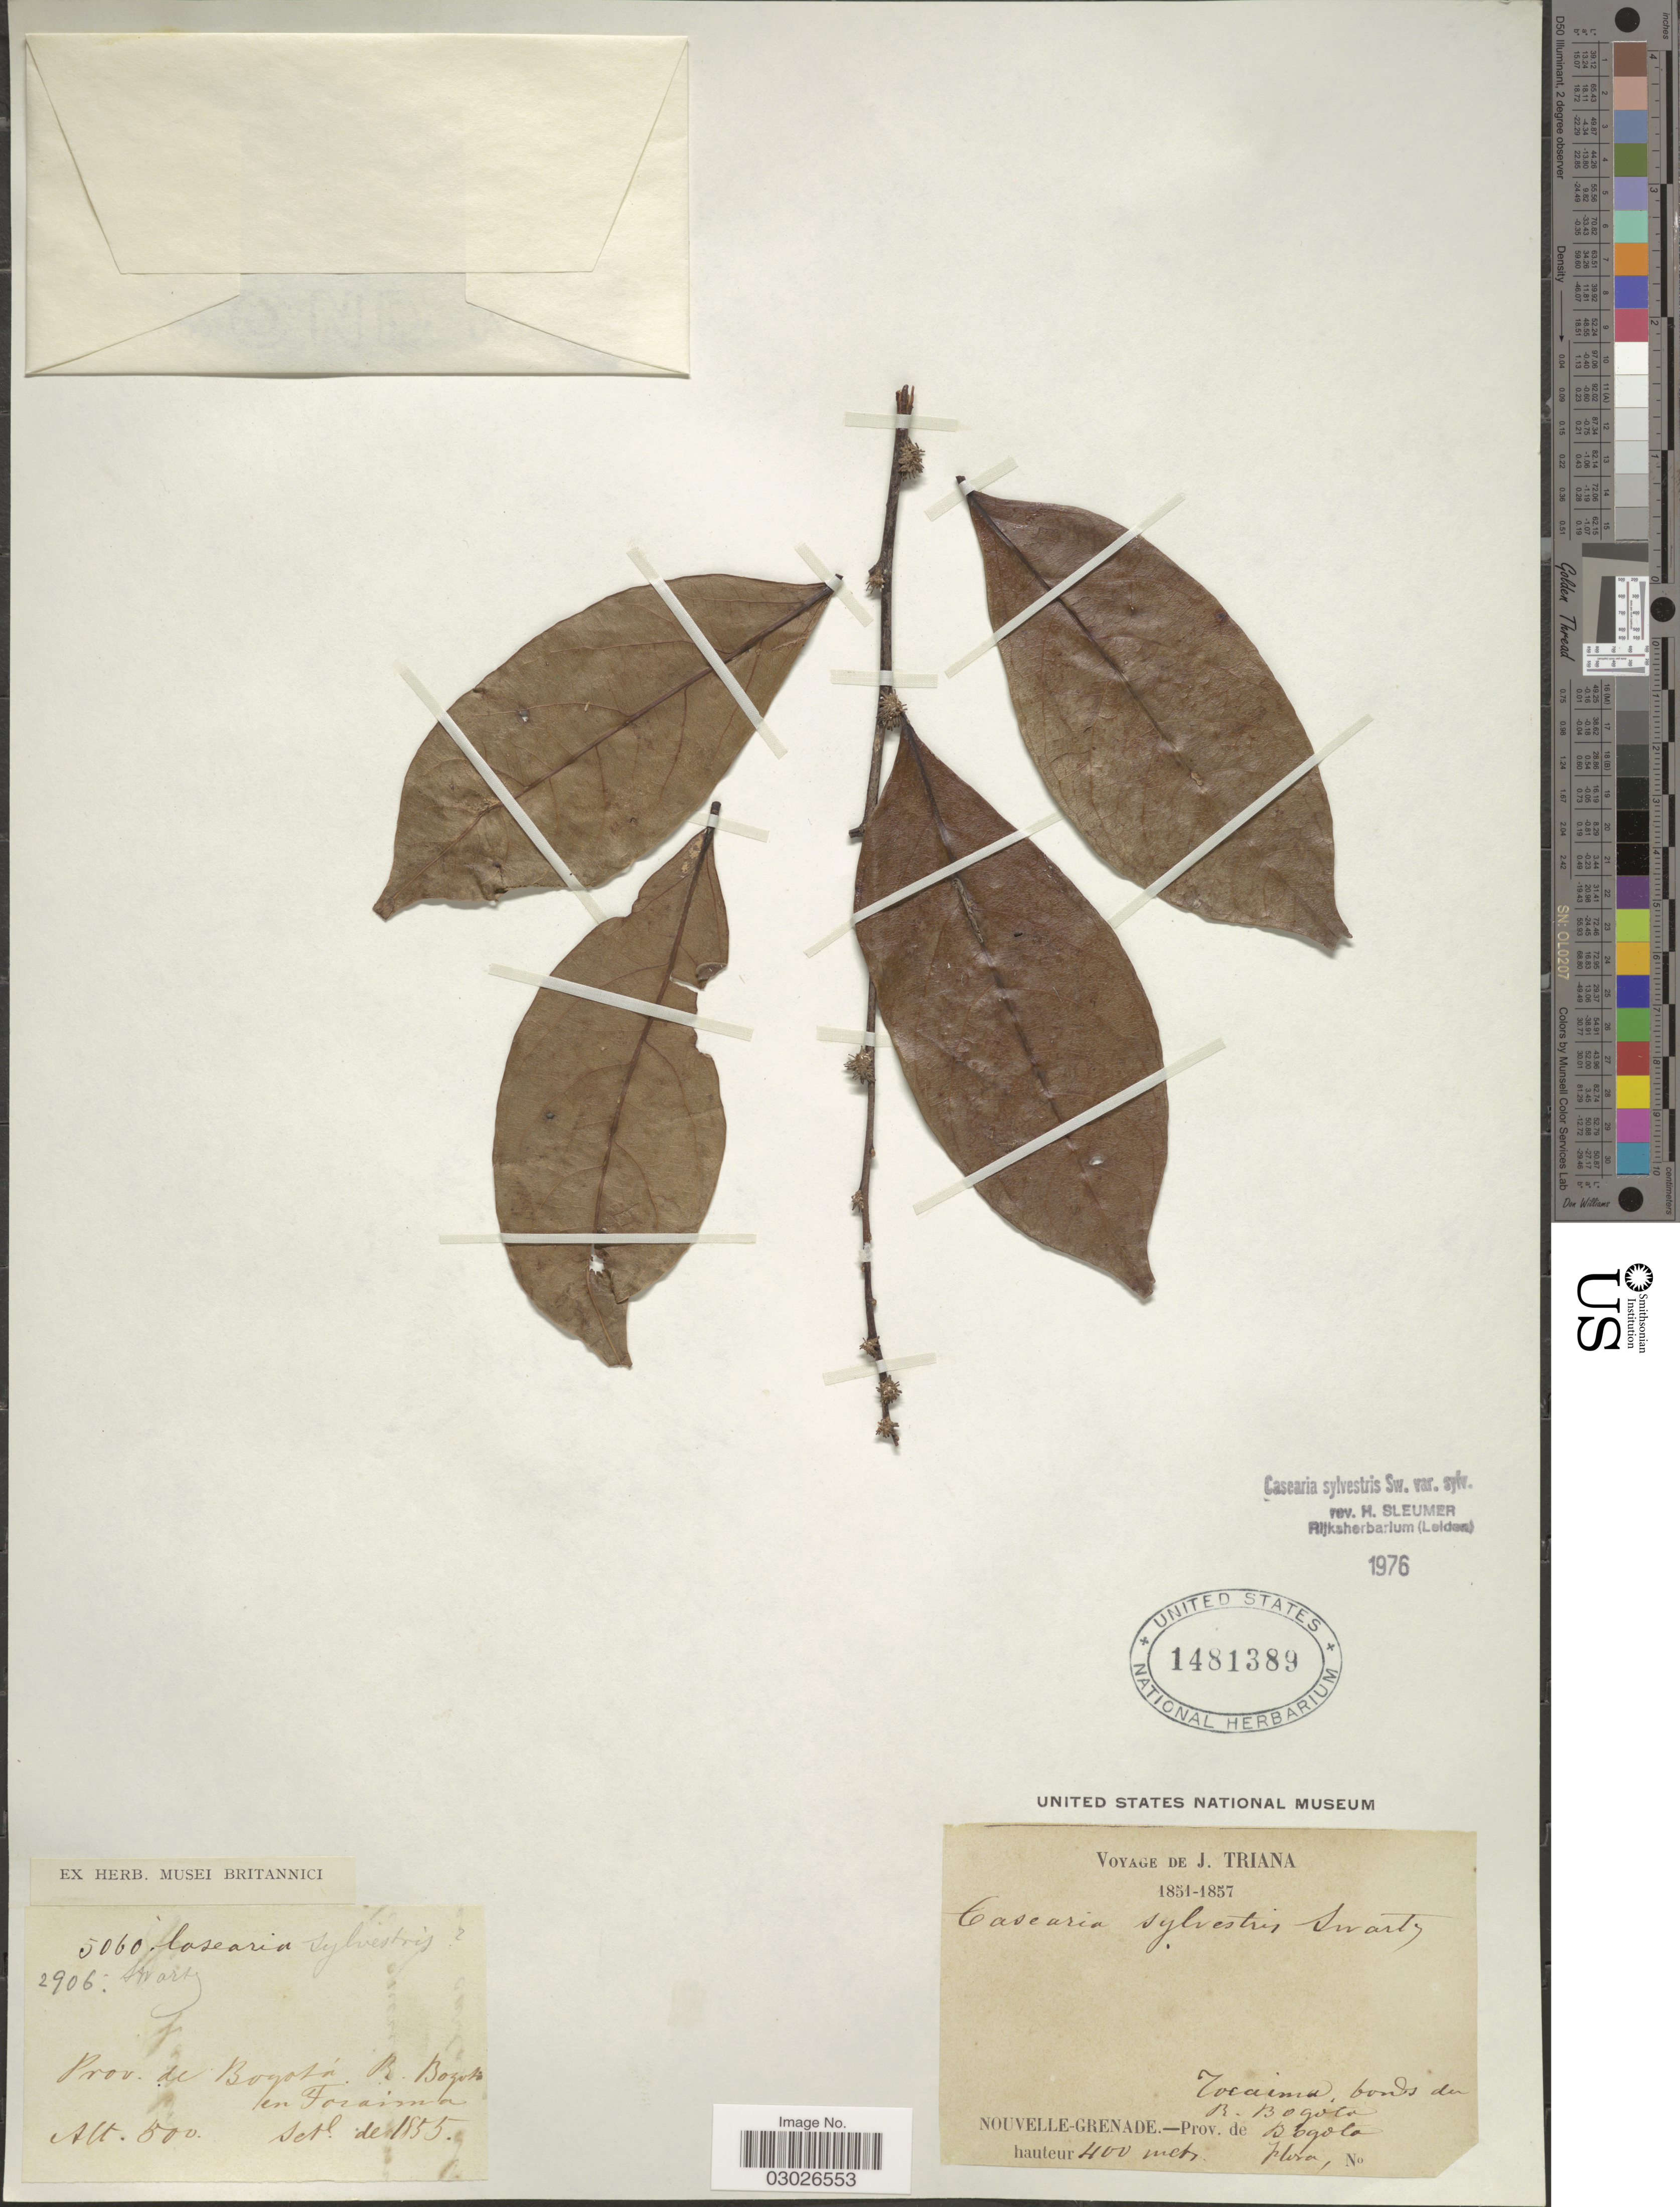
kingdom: Plantae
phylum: Tracheophyta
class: Magnoliopsida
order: Malpighiales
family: Salicaceae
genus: Casearia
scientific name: Casearia sylvestris var. sylvestris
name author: Sw.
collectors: J. Triana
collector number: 2906/5060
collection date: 1855-09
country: Colombia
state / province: Bogota D.C.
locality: Nouvelle-Grenade, Prov. de Bogota, Tocaima bords des B. Bogotá.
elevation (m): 400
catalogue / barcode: US 1481389